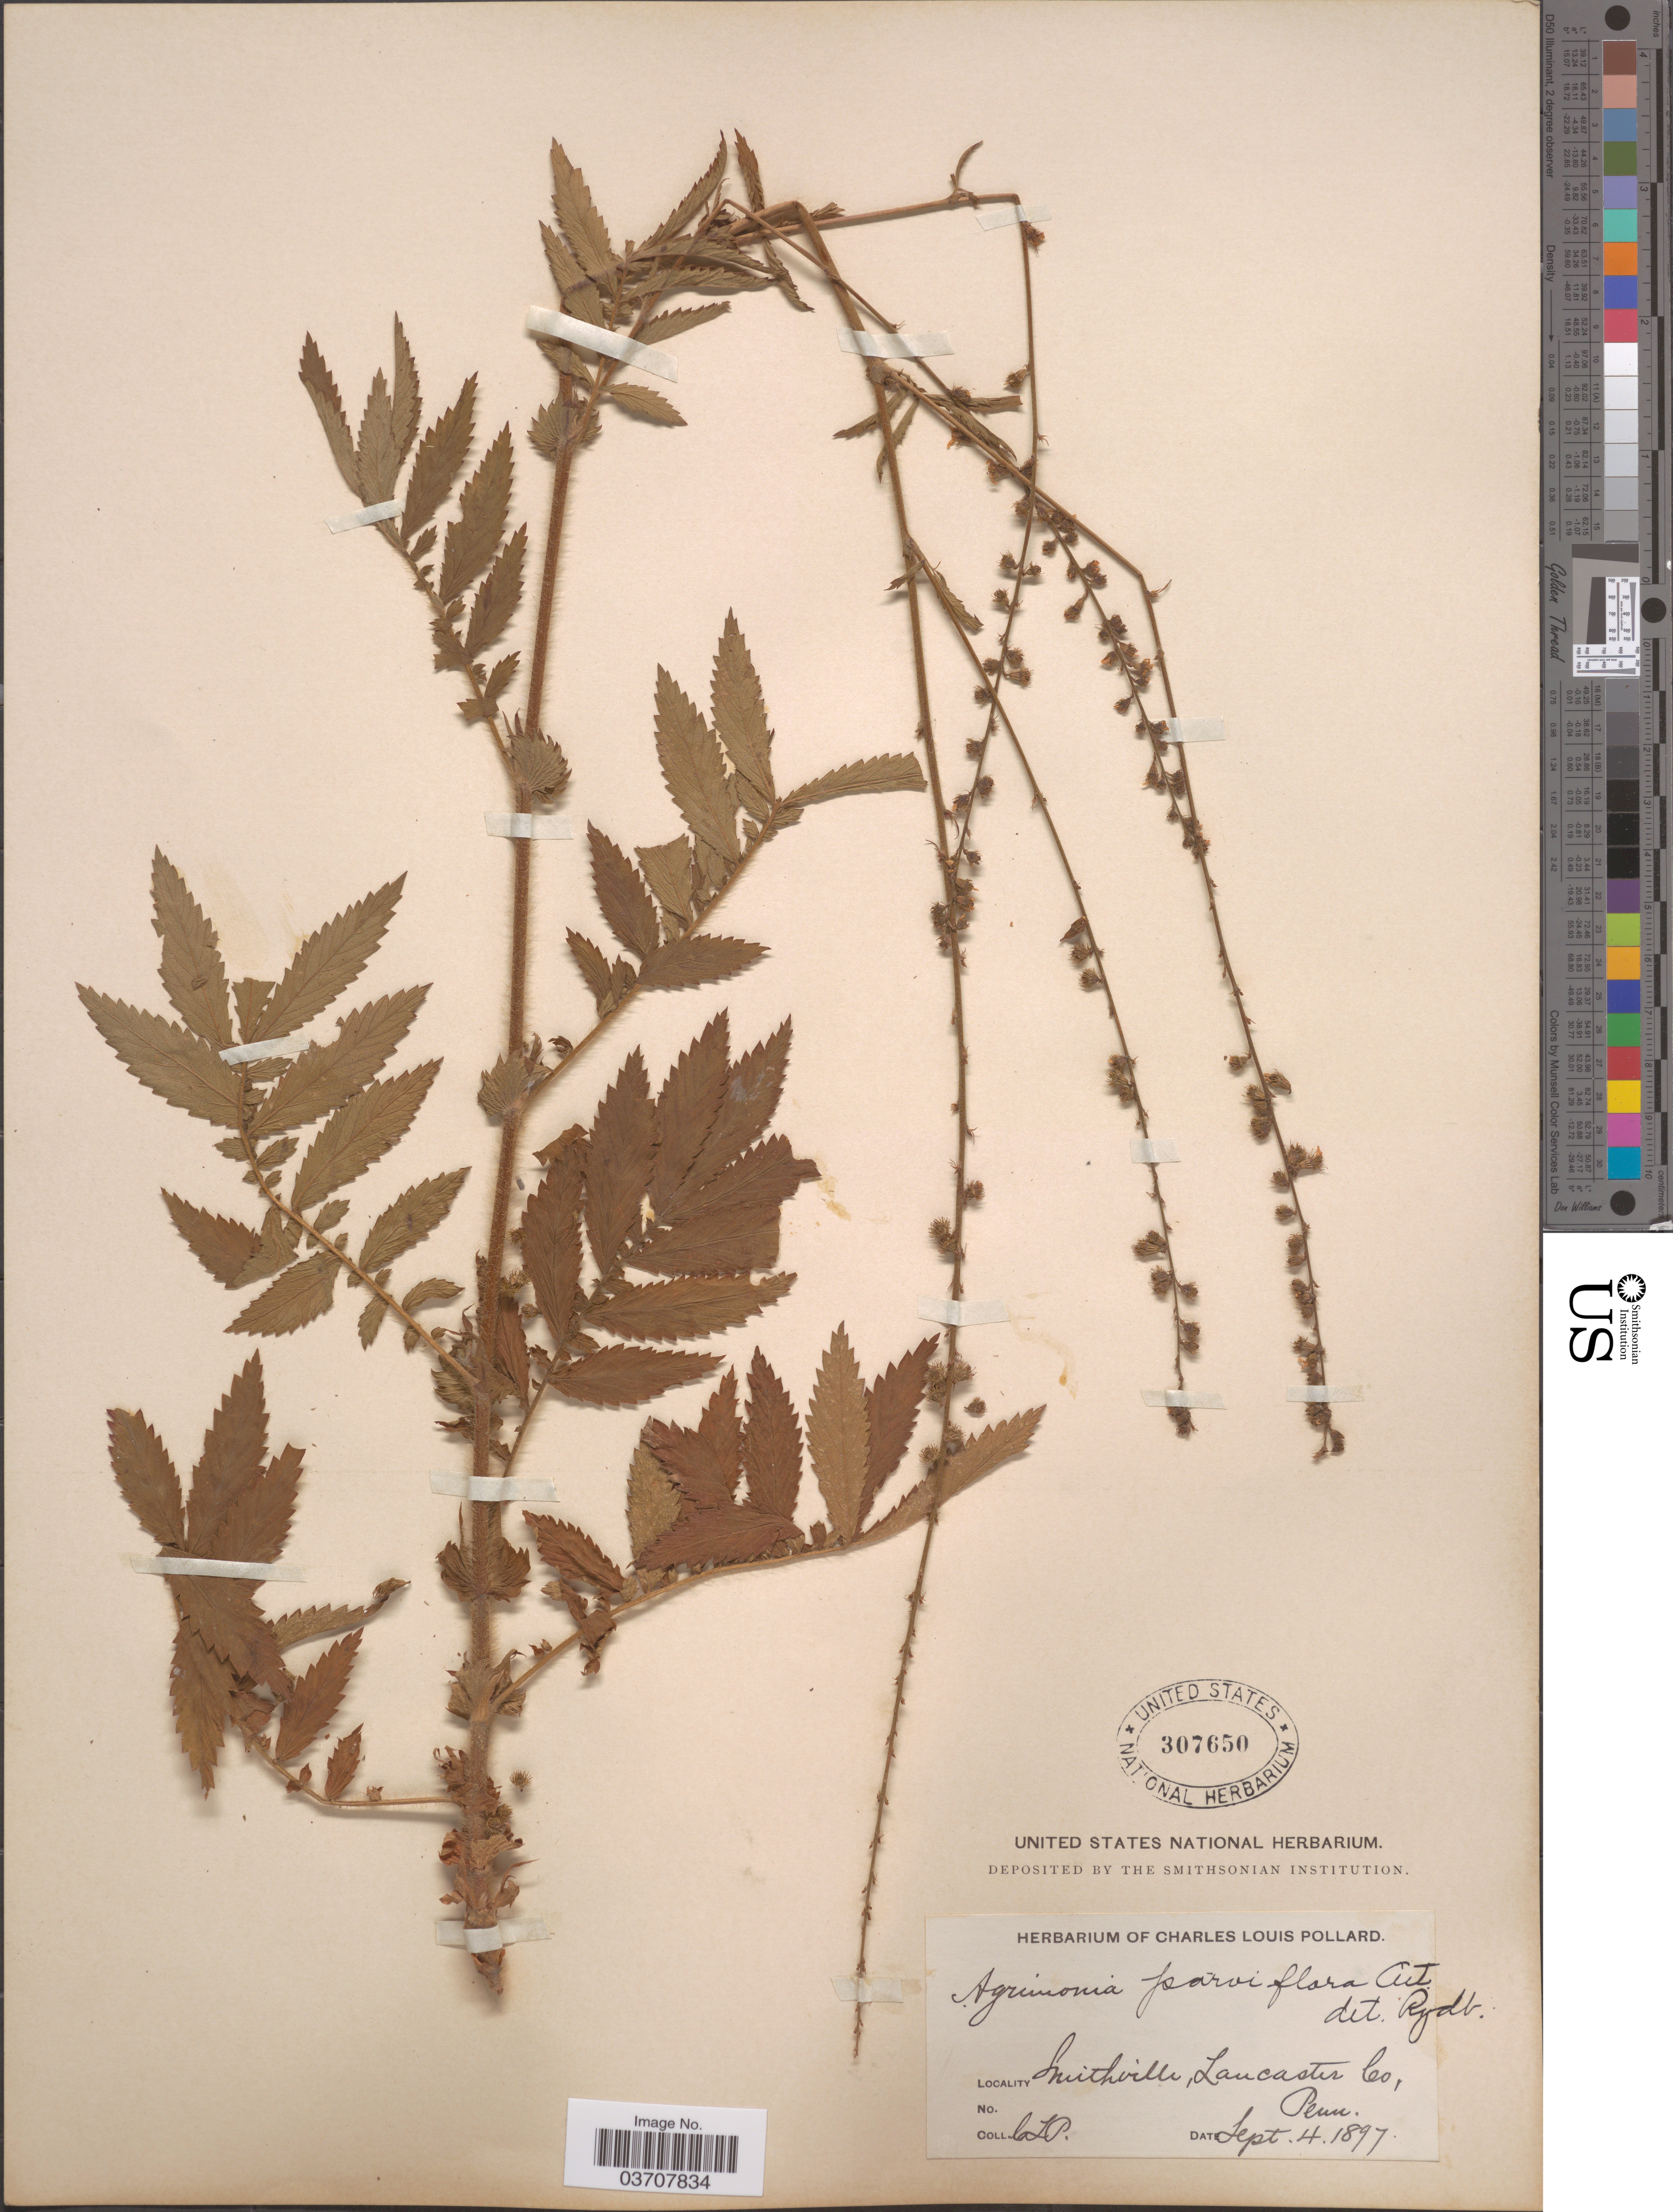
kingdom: Plantae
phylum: Tracheophyta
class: Magnoliopsida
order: Rosales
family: Rosaceae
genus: Agrimonia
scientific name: Agrimonia parviflora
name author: Aiton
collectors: C. L. Pollard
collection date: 1897-09-04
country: United States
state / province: Pennsylvania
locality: Smithville, Lancaster Co.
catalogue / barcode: US 307650